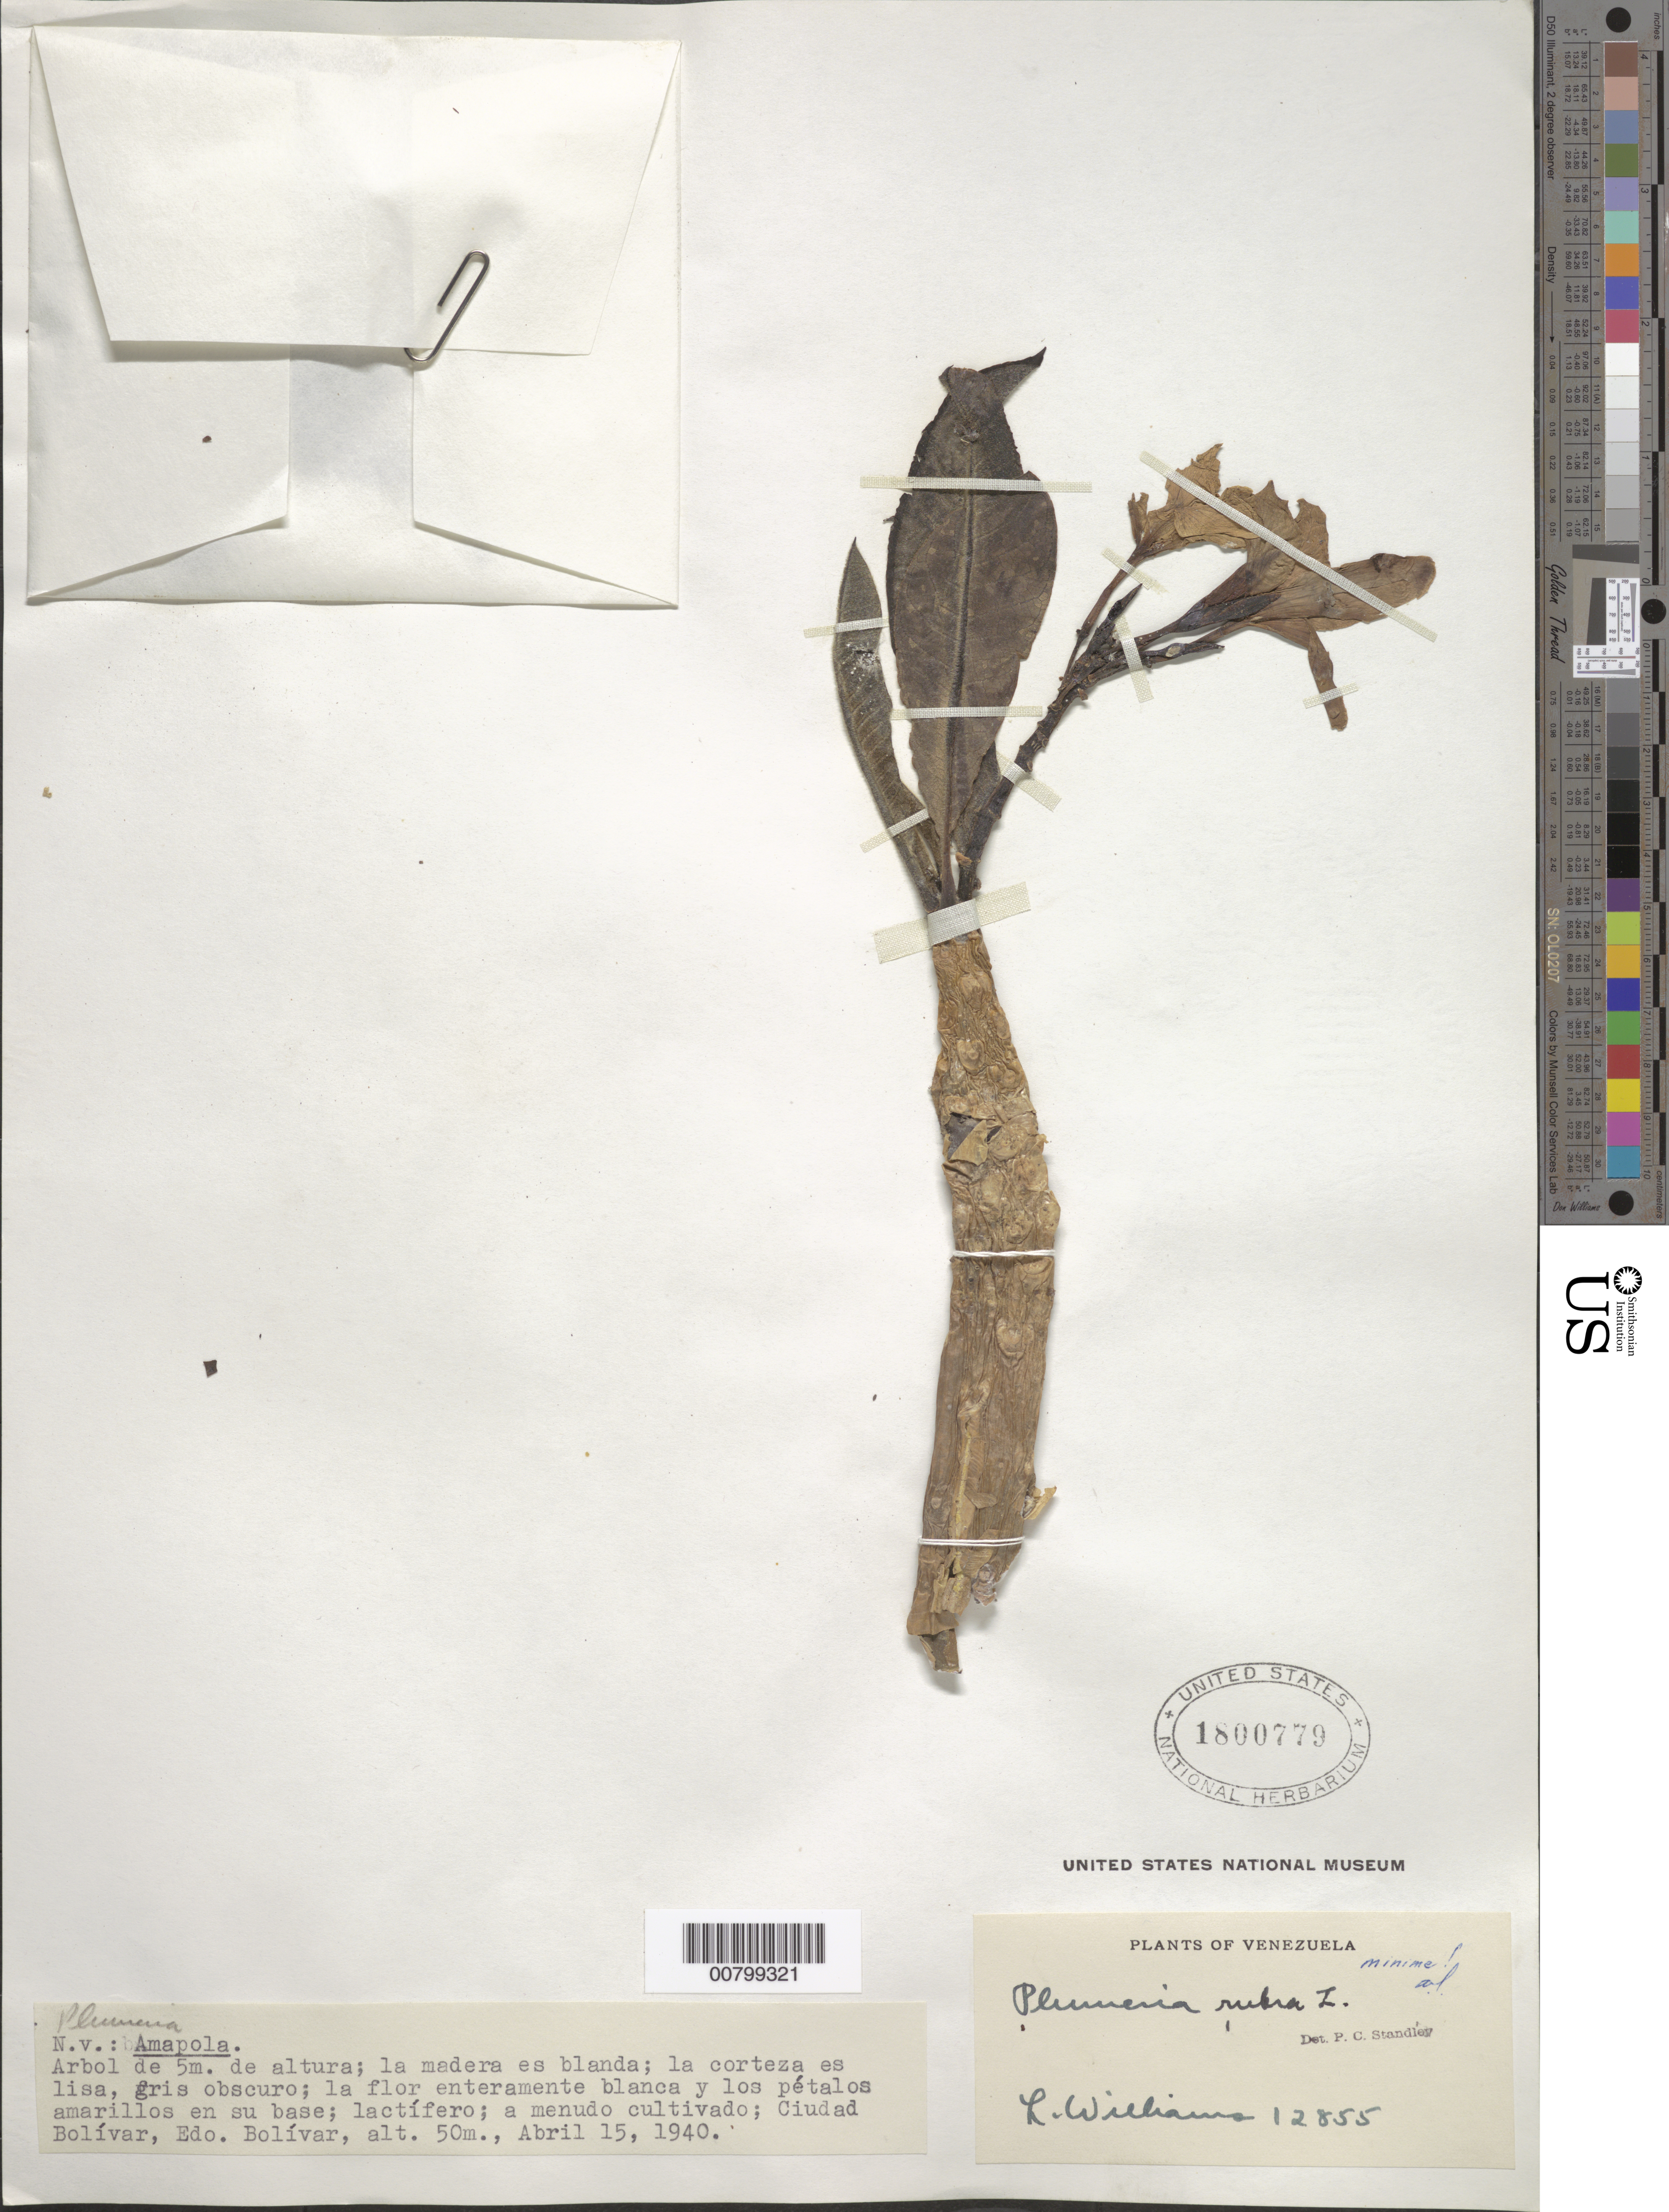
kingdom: Plantae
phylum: Tracheophyta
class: Magnoliopsida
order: Gentianales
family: Apocynaceae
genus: Plumeria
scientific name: Plumeria pudica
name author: Jacq.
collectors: Ll. Williams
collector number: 12855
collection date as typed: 15-Apr-40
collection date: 1940-04-15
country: Venezuela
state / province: Bolívar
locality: Ciudad Bolívar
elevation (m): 50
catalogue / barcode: US 1800779